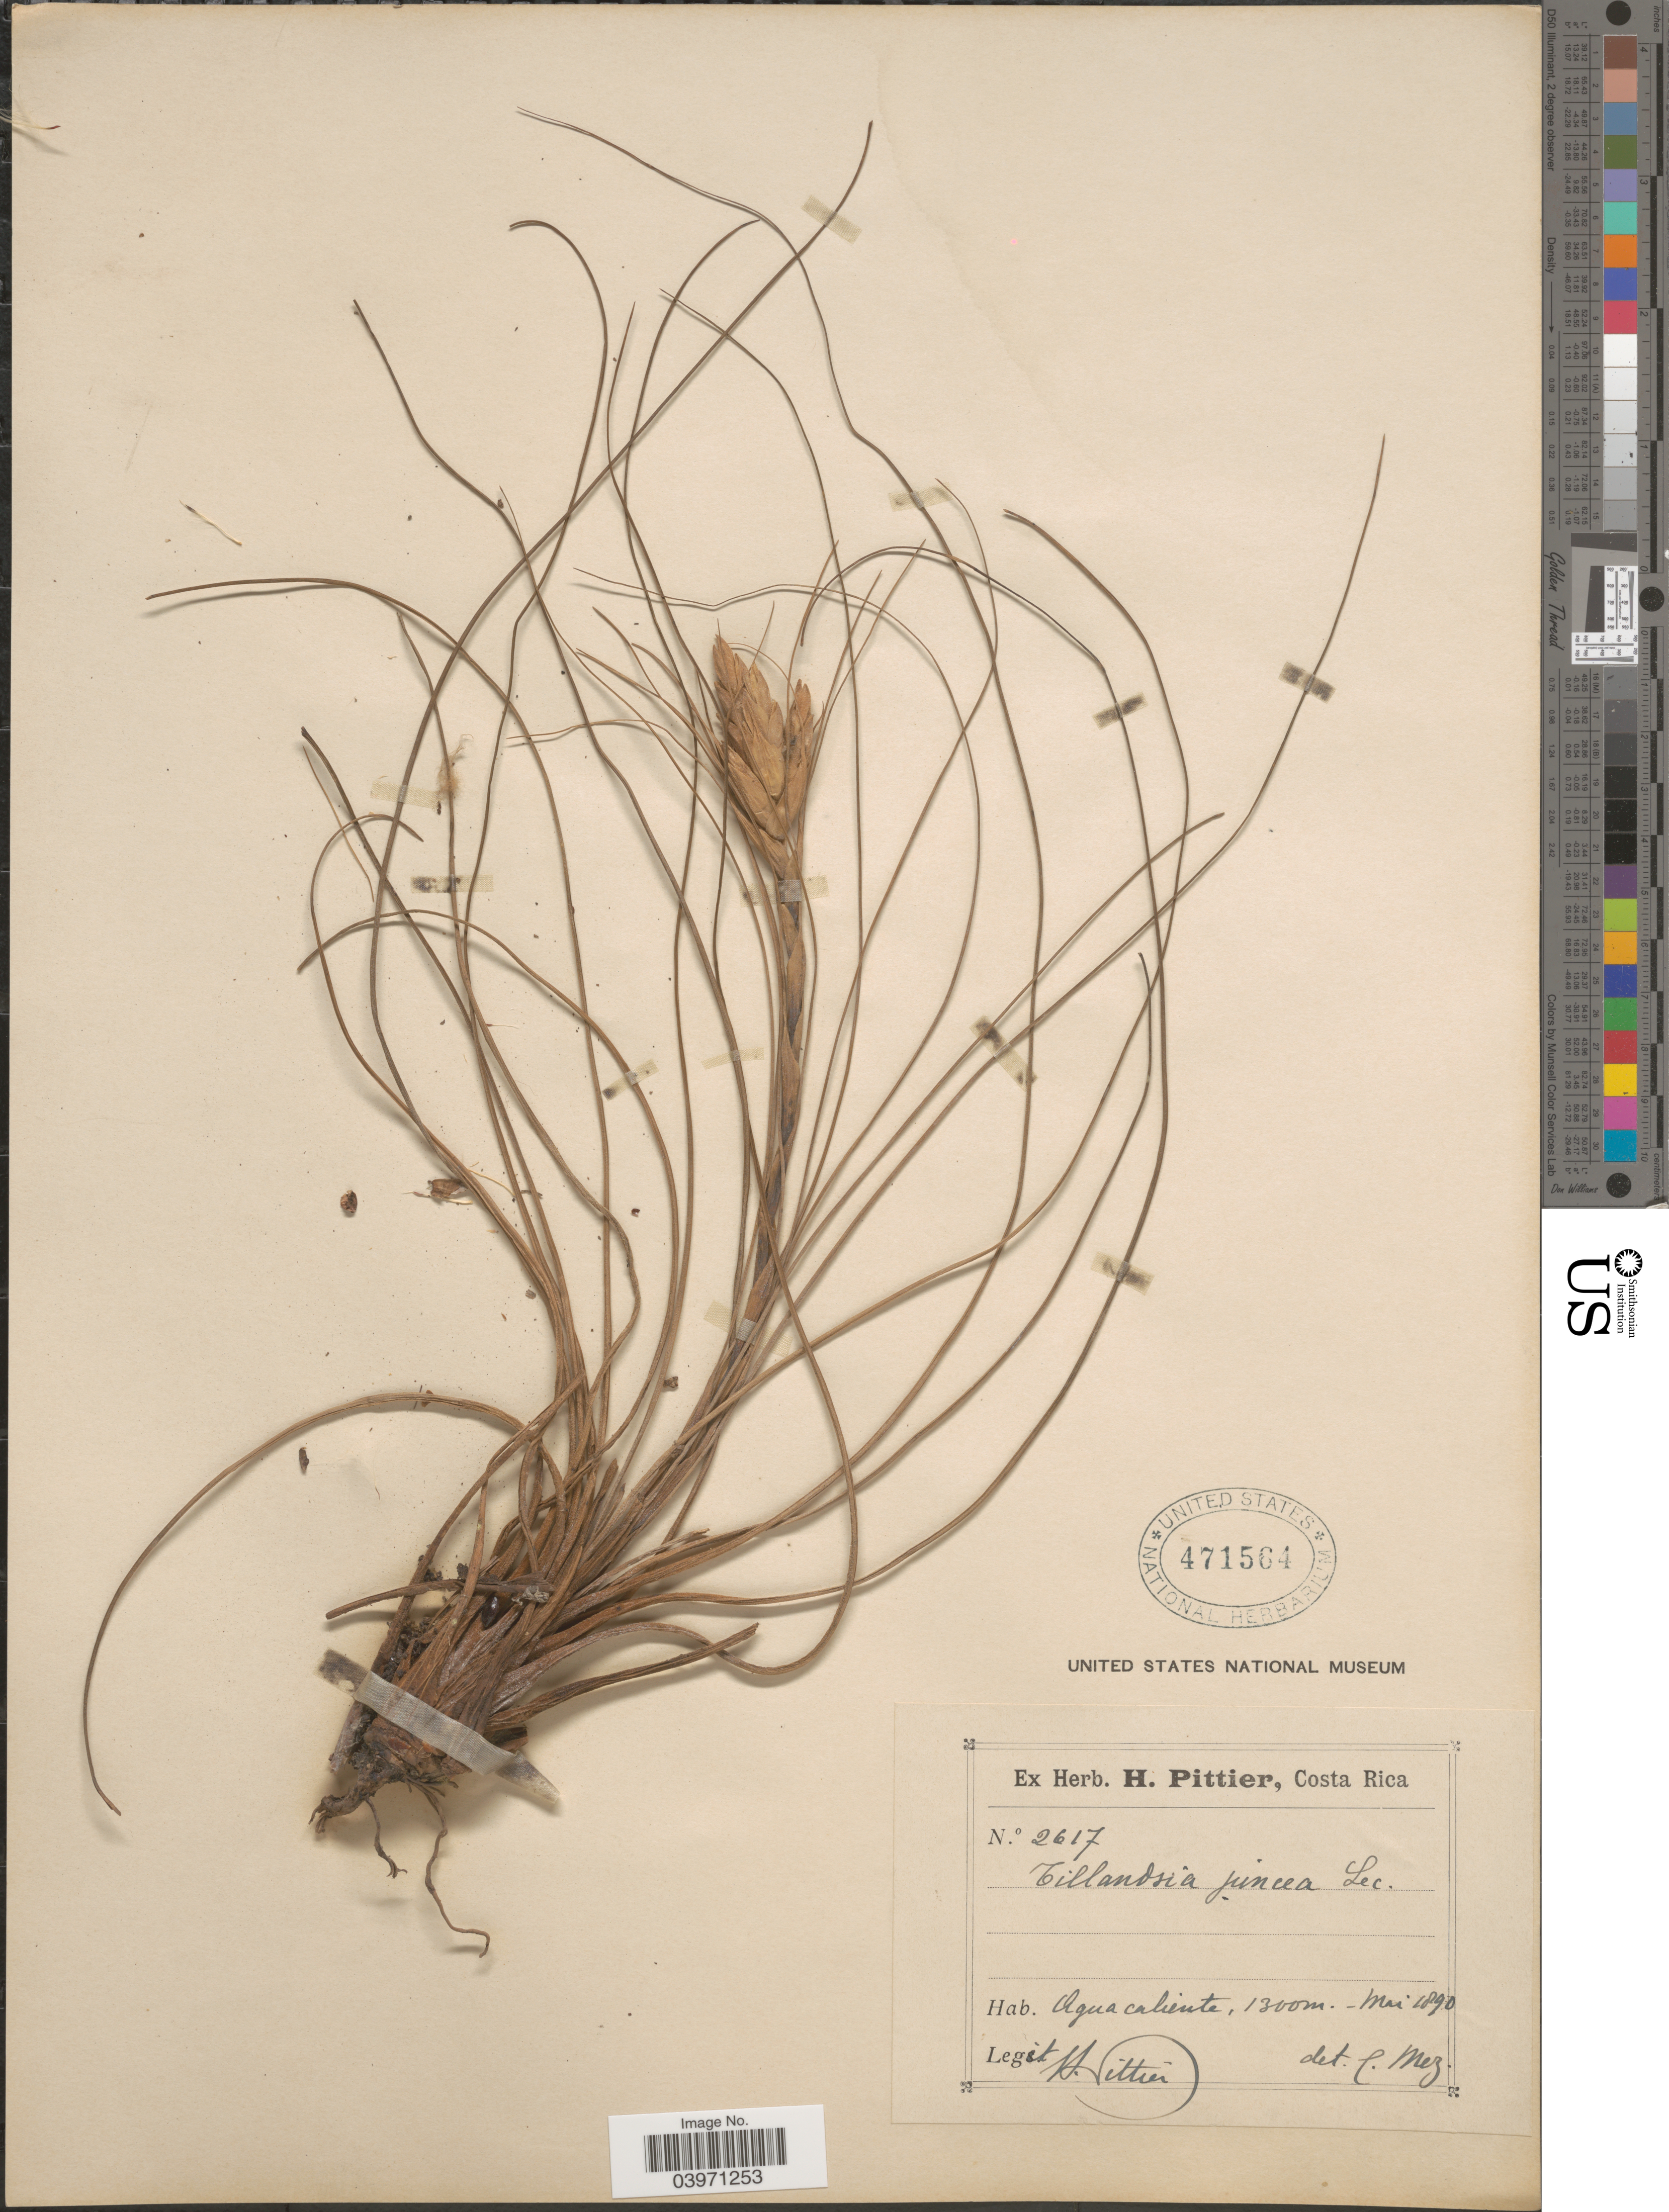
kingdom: Plantae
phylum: Tracheophyta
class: Liliopsida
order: Poales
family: Bromeliaceae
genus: Tillandsia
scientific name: Tillandsia juncea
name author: (Ruiz & Pav.) Poir.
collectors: H. F. Pittier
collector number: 2617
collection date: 1890-05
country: Costa Rica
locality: Aguacaliente.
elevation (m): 1300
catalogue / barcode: US 471564